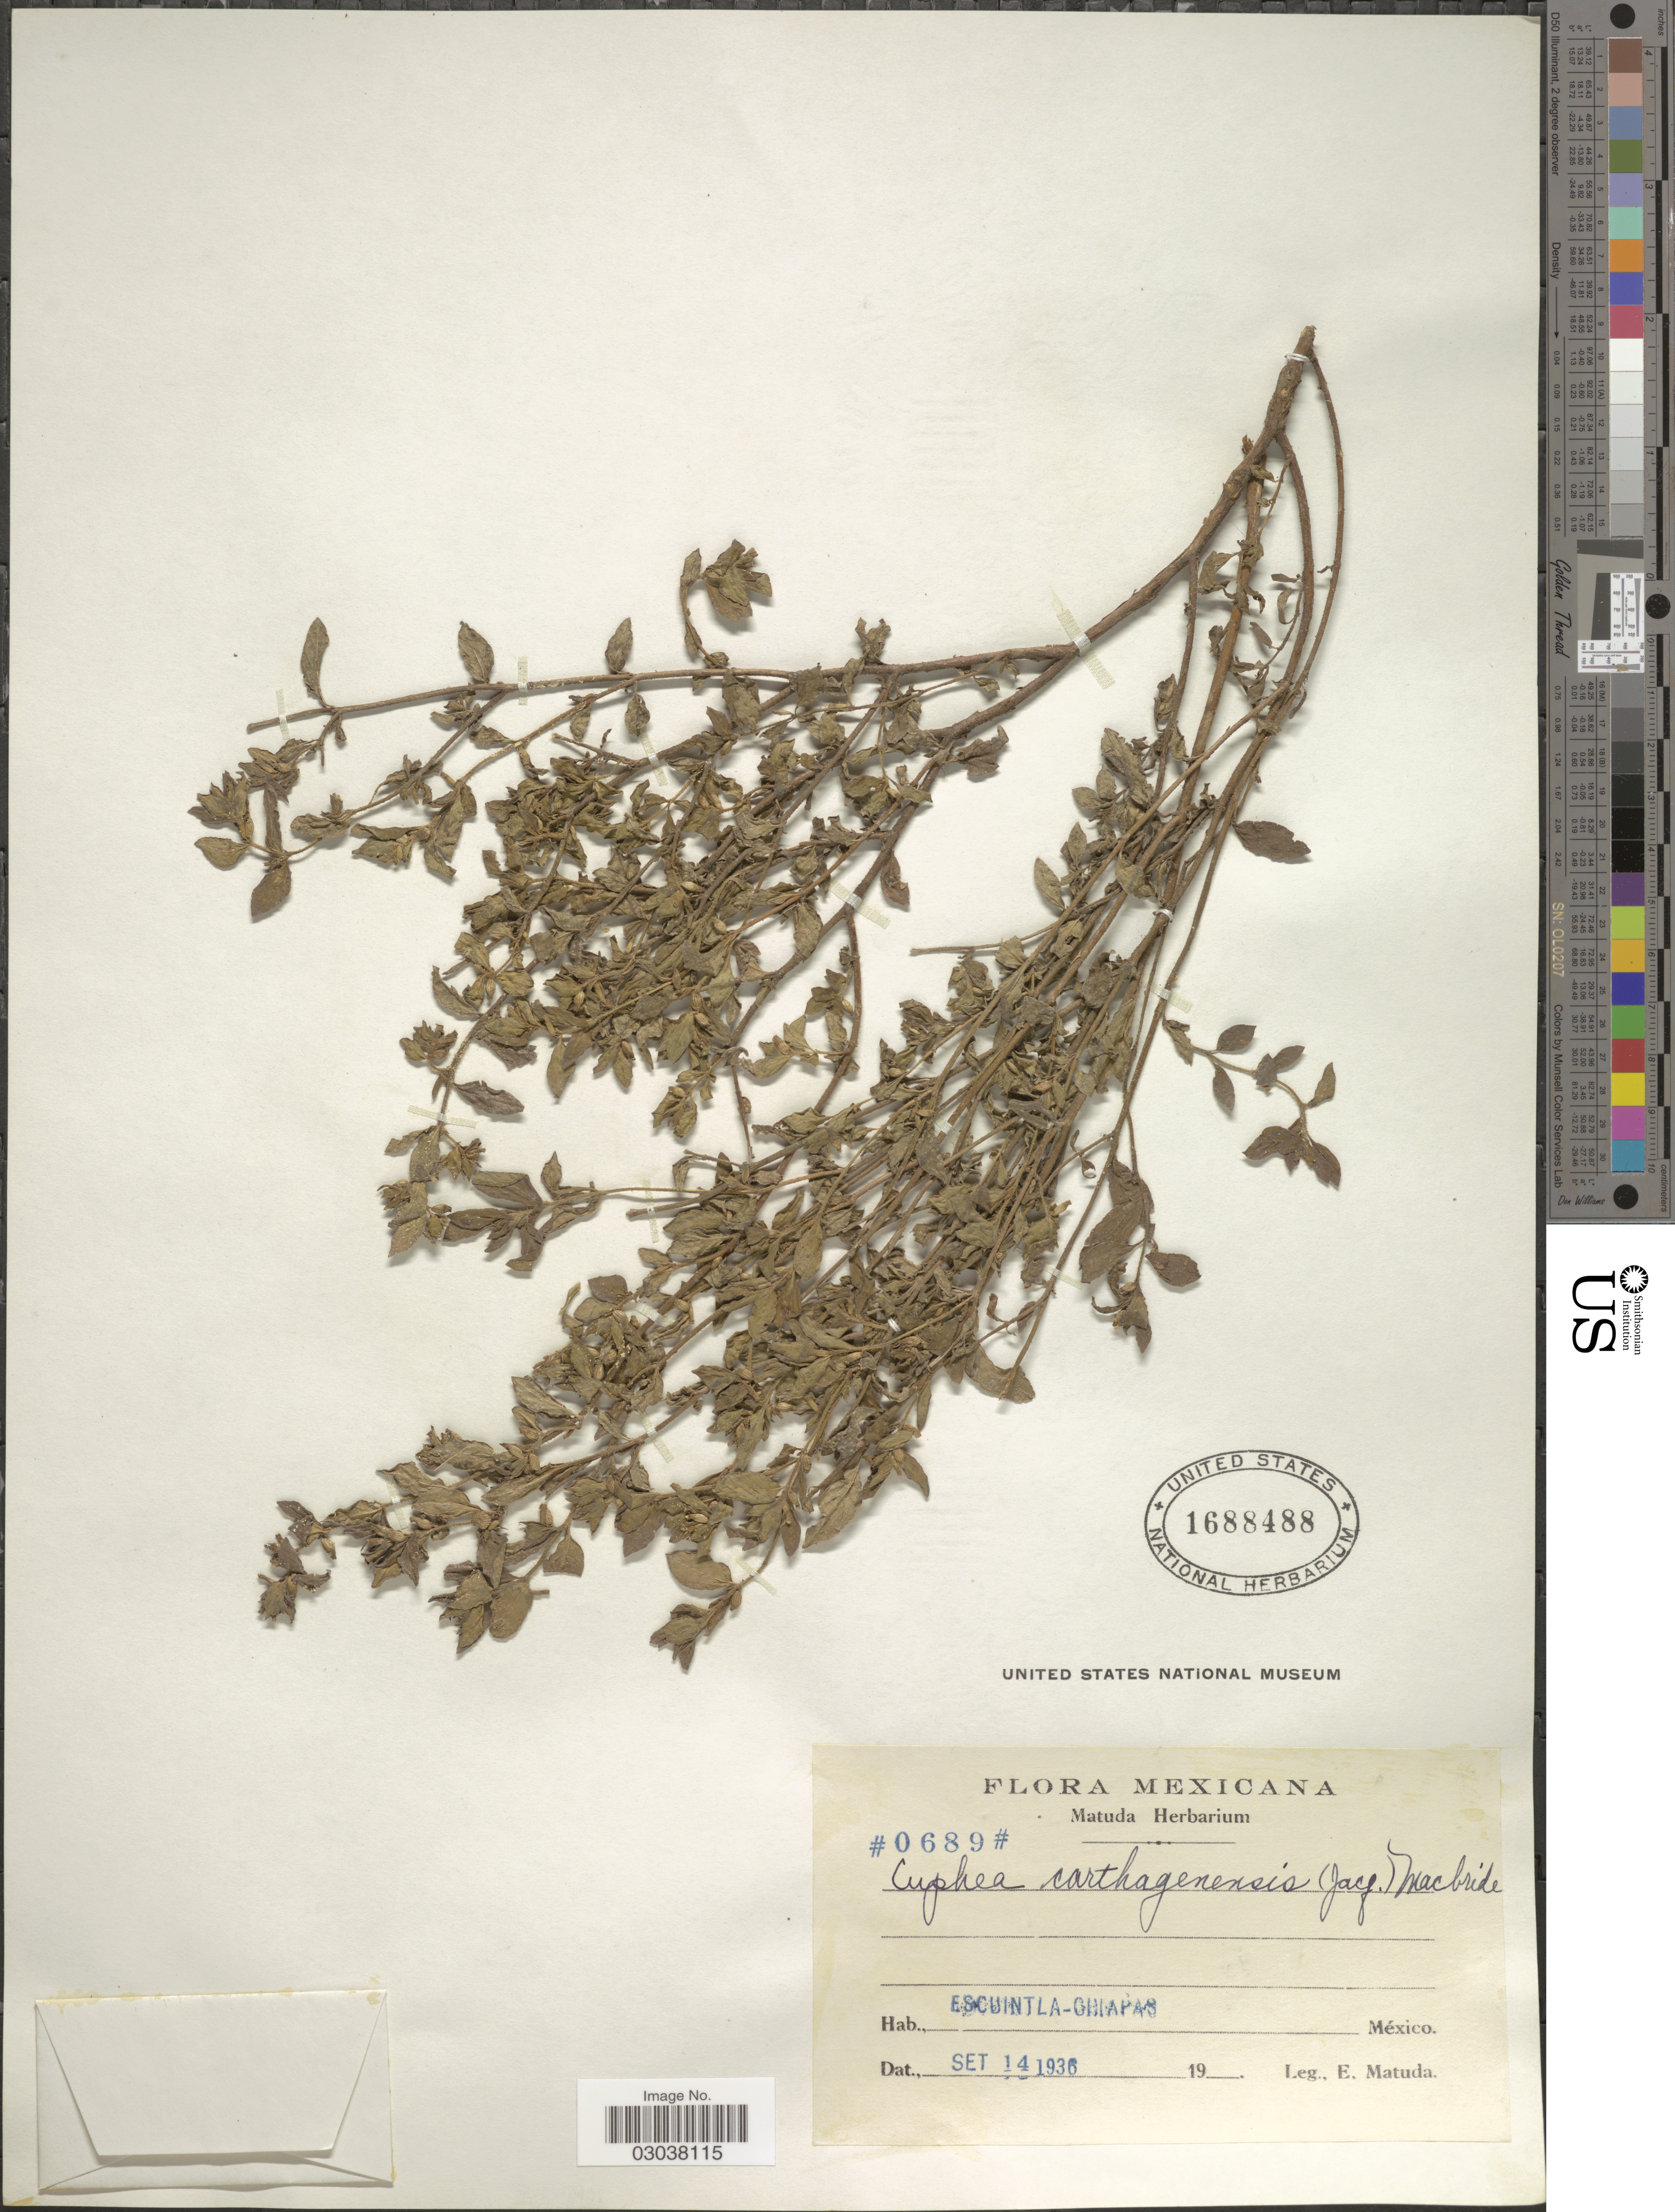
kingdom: Plantae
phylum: Tracheophyta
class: Magnoliopsida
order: Myrtales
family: Lythraceae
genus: Cuphea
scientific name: Cuphea carthagenensis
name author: (Jacq.) J.F. Macbr.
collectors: E. Matuda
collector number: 0689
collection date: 1936-09-14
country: Mexico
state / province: Chiapas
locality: Escuintla México.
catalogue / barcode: US 1688488